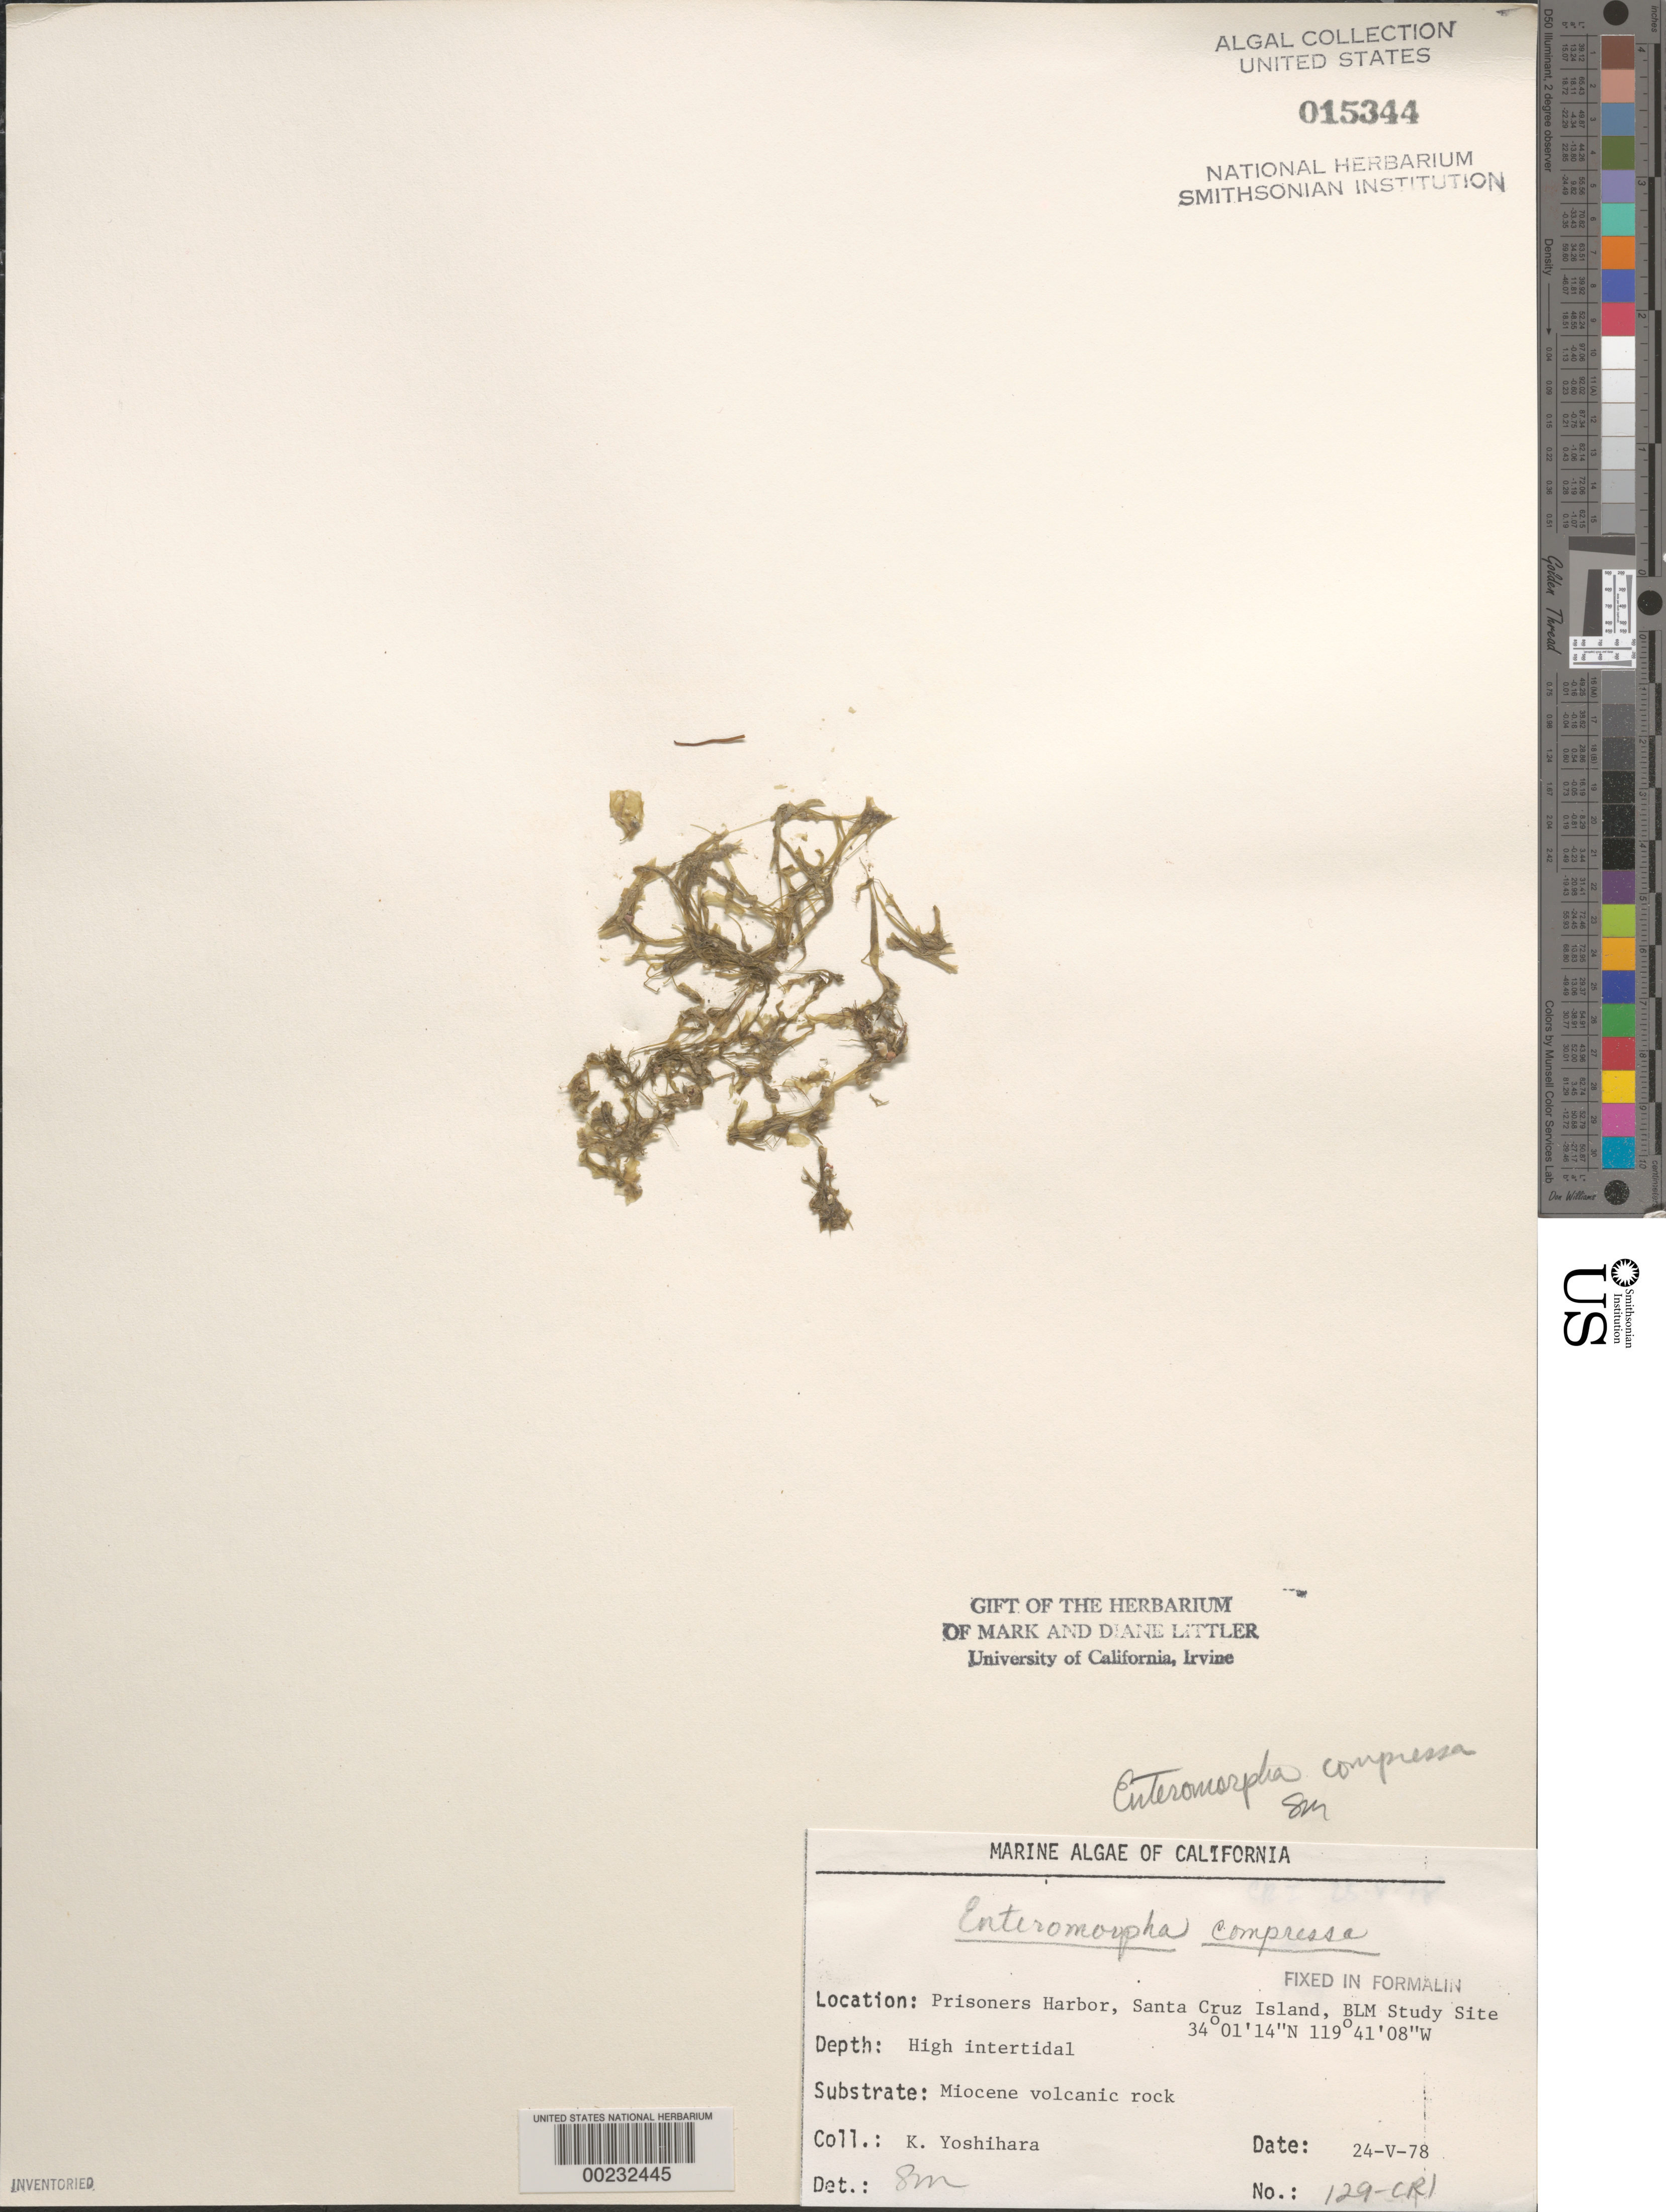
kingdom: Plantae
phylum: Chlorophyta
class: Ulvophyceae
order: Ulvales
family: Ulvaceae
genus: Ulva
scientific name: Ulva compressa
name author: L.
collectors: K. Yoshihara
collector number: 129-cri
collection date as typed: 24 May 1978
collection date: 1978-05-24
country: United States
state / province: California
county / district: Santa Barbara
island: Santa Cruz Island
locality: Prisoners Harbor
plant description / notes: BLM-SOCALBIGHT Rocky Intertidal Survey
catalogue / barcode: US 15344